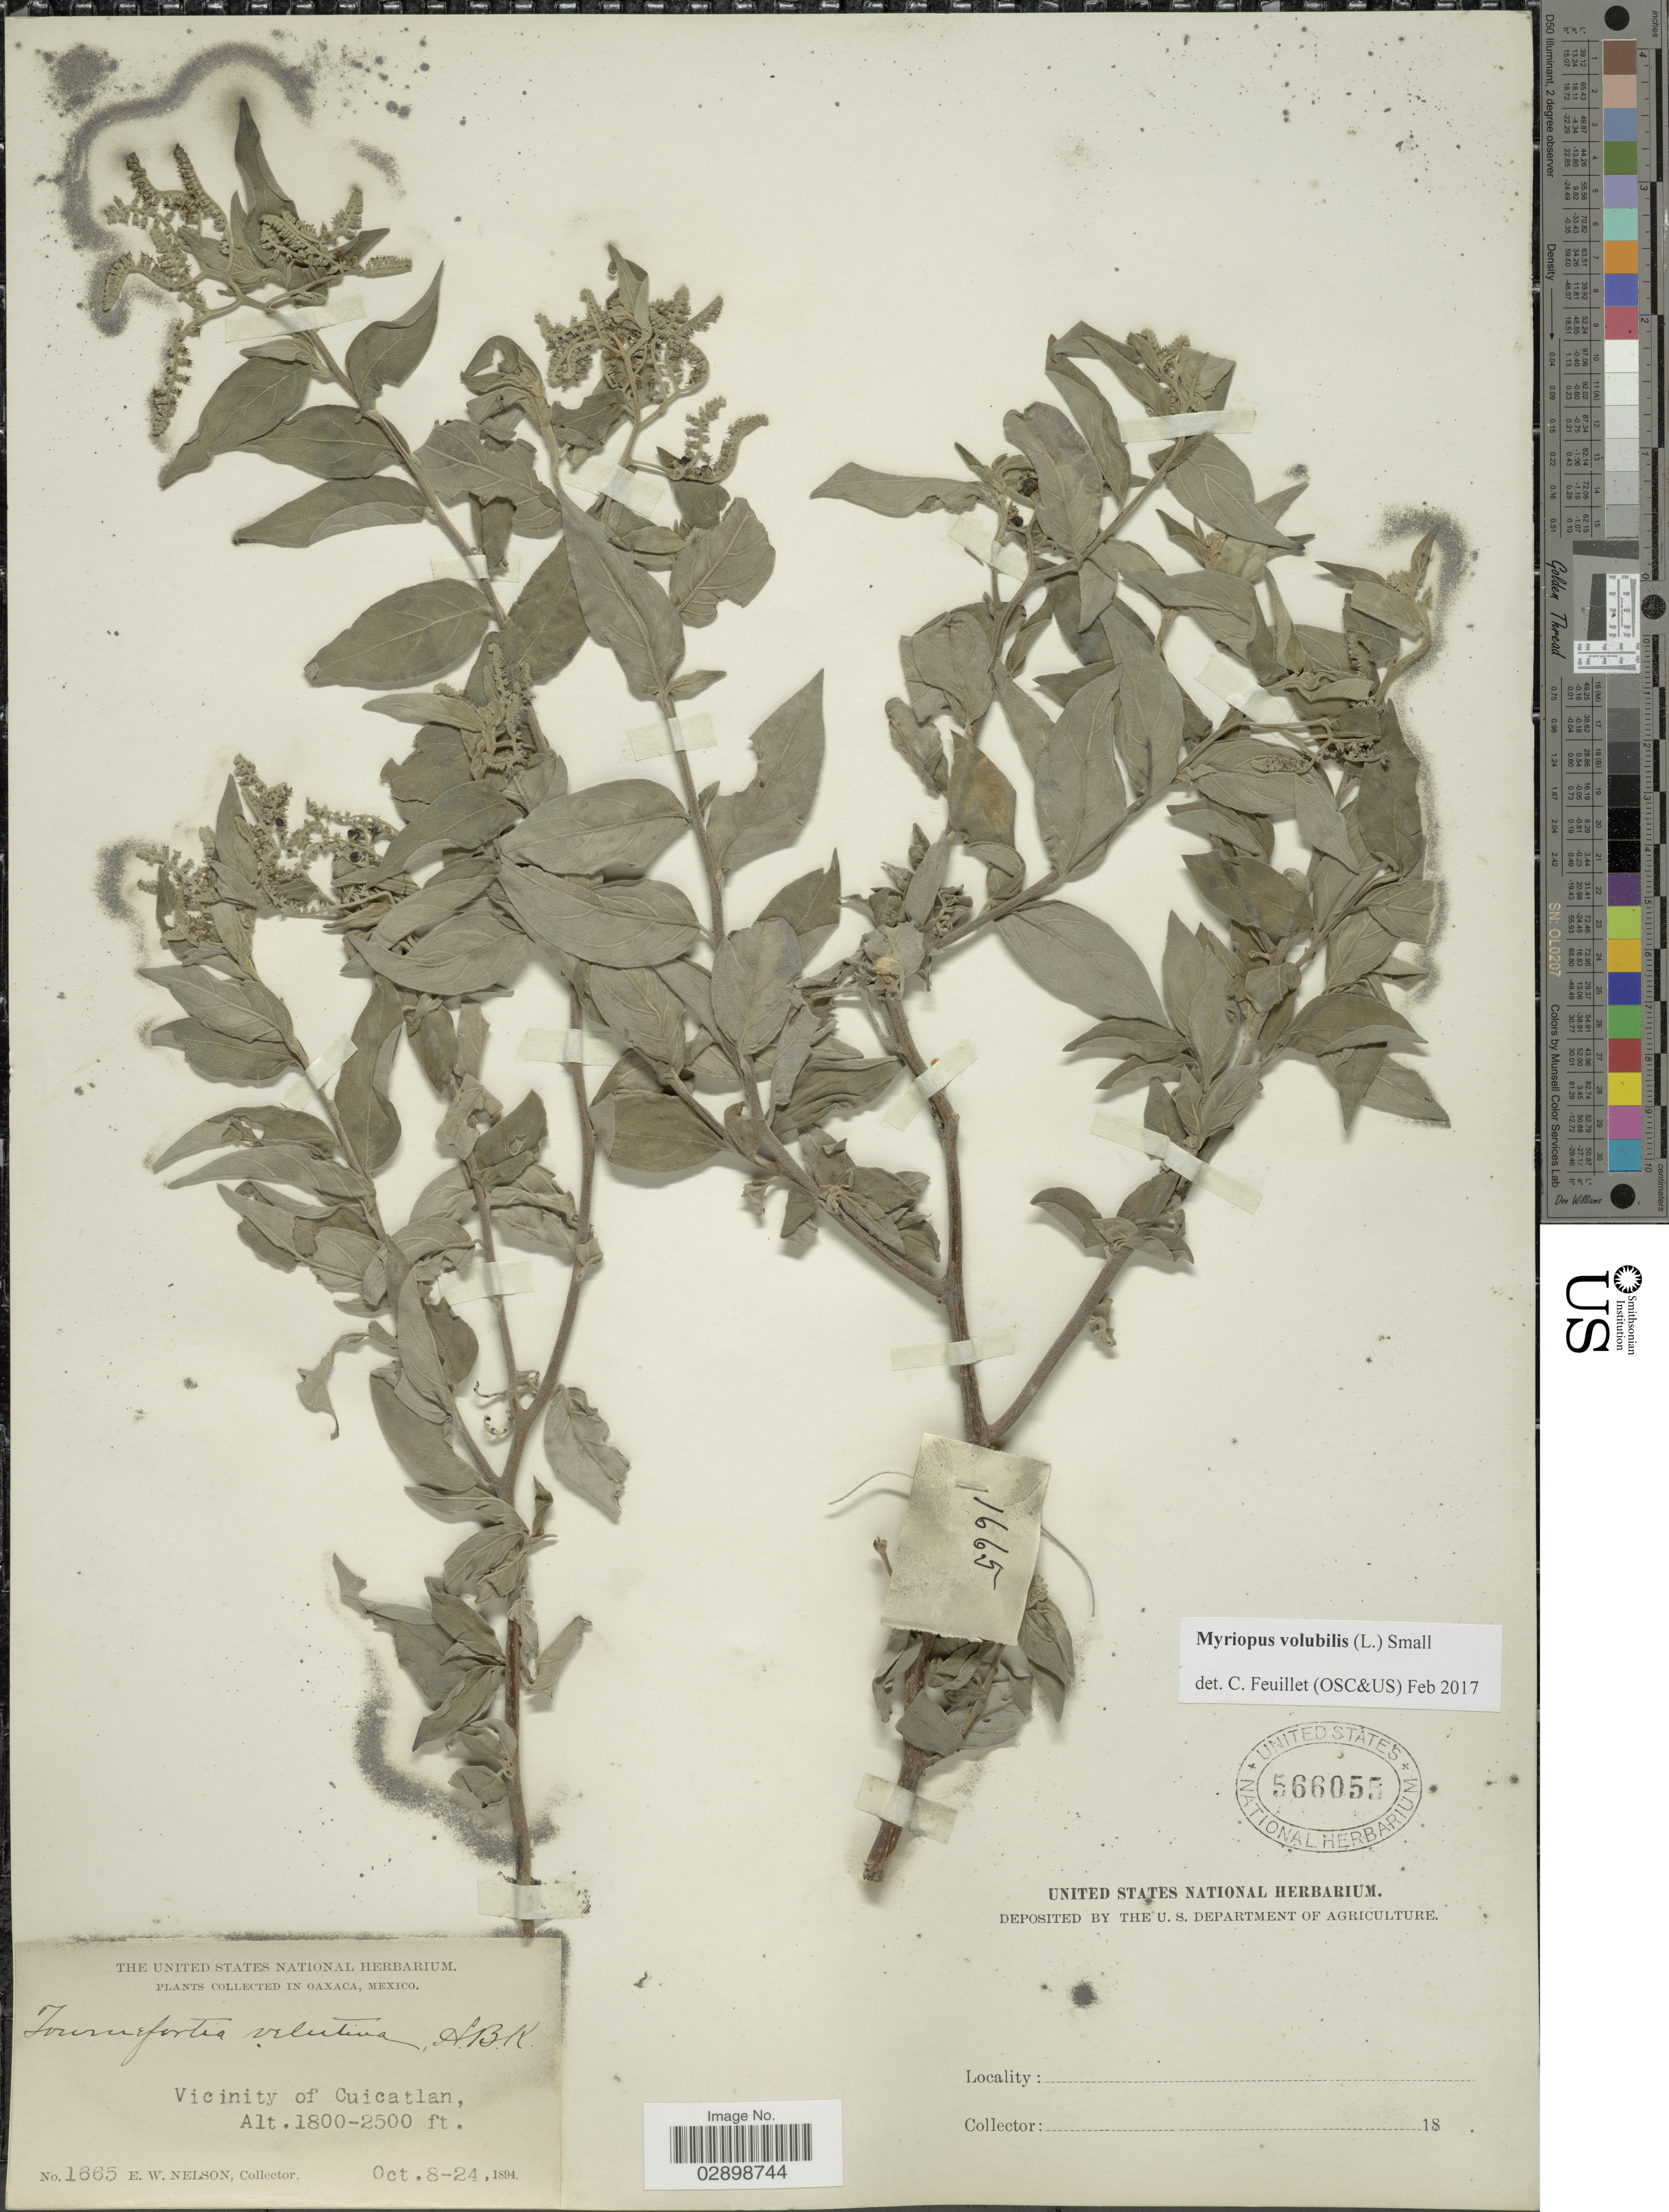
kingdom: Plantae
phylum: Tracheophyta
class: Magnoliopsida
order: Boraginales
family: Heliotropiaceae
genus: Myriopus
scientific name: Myriopus volubilis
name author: (L.) Small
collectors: E. W. Nelson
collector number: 1665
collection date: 1894-10-08/1894-10-24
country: Mexico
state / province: Oaxaca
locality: Vicinity of Cuicatlan.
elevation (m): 549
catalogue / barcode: US 566055